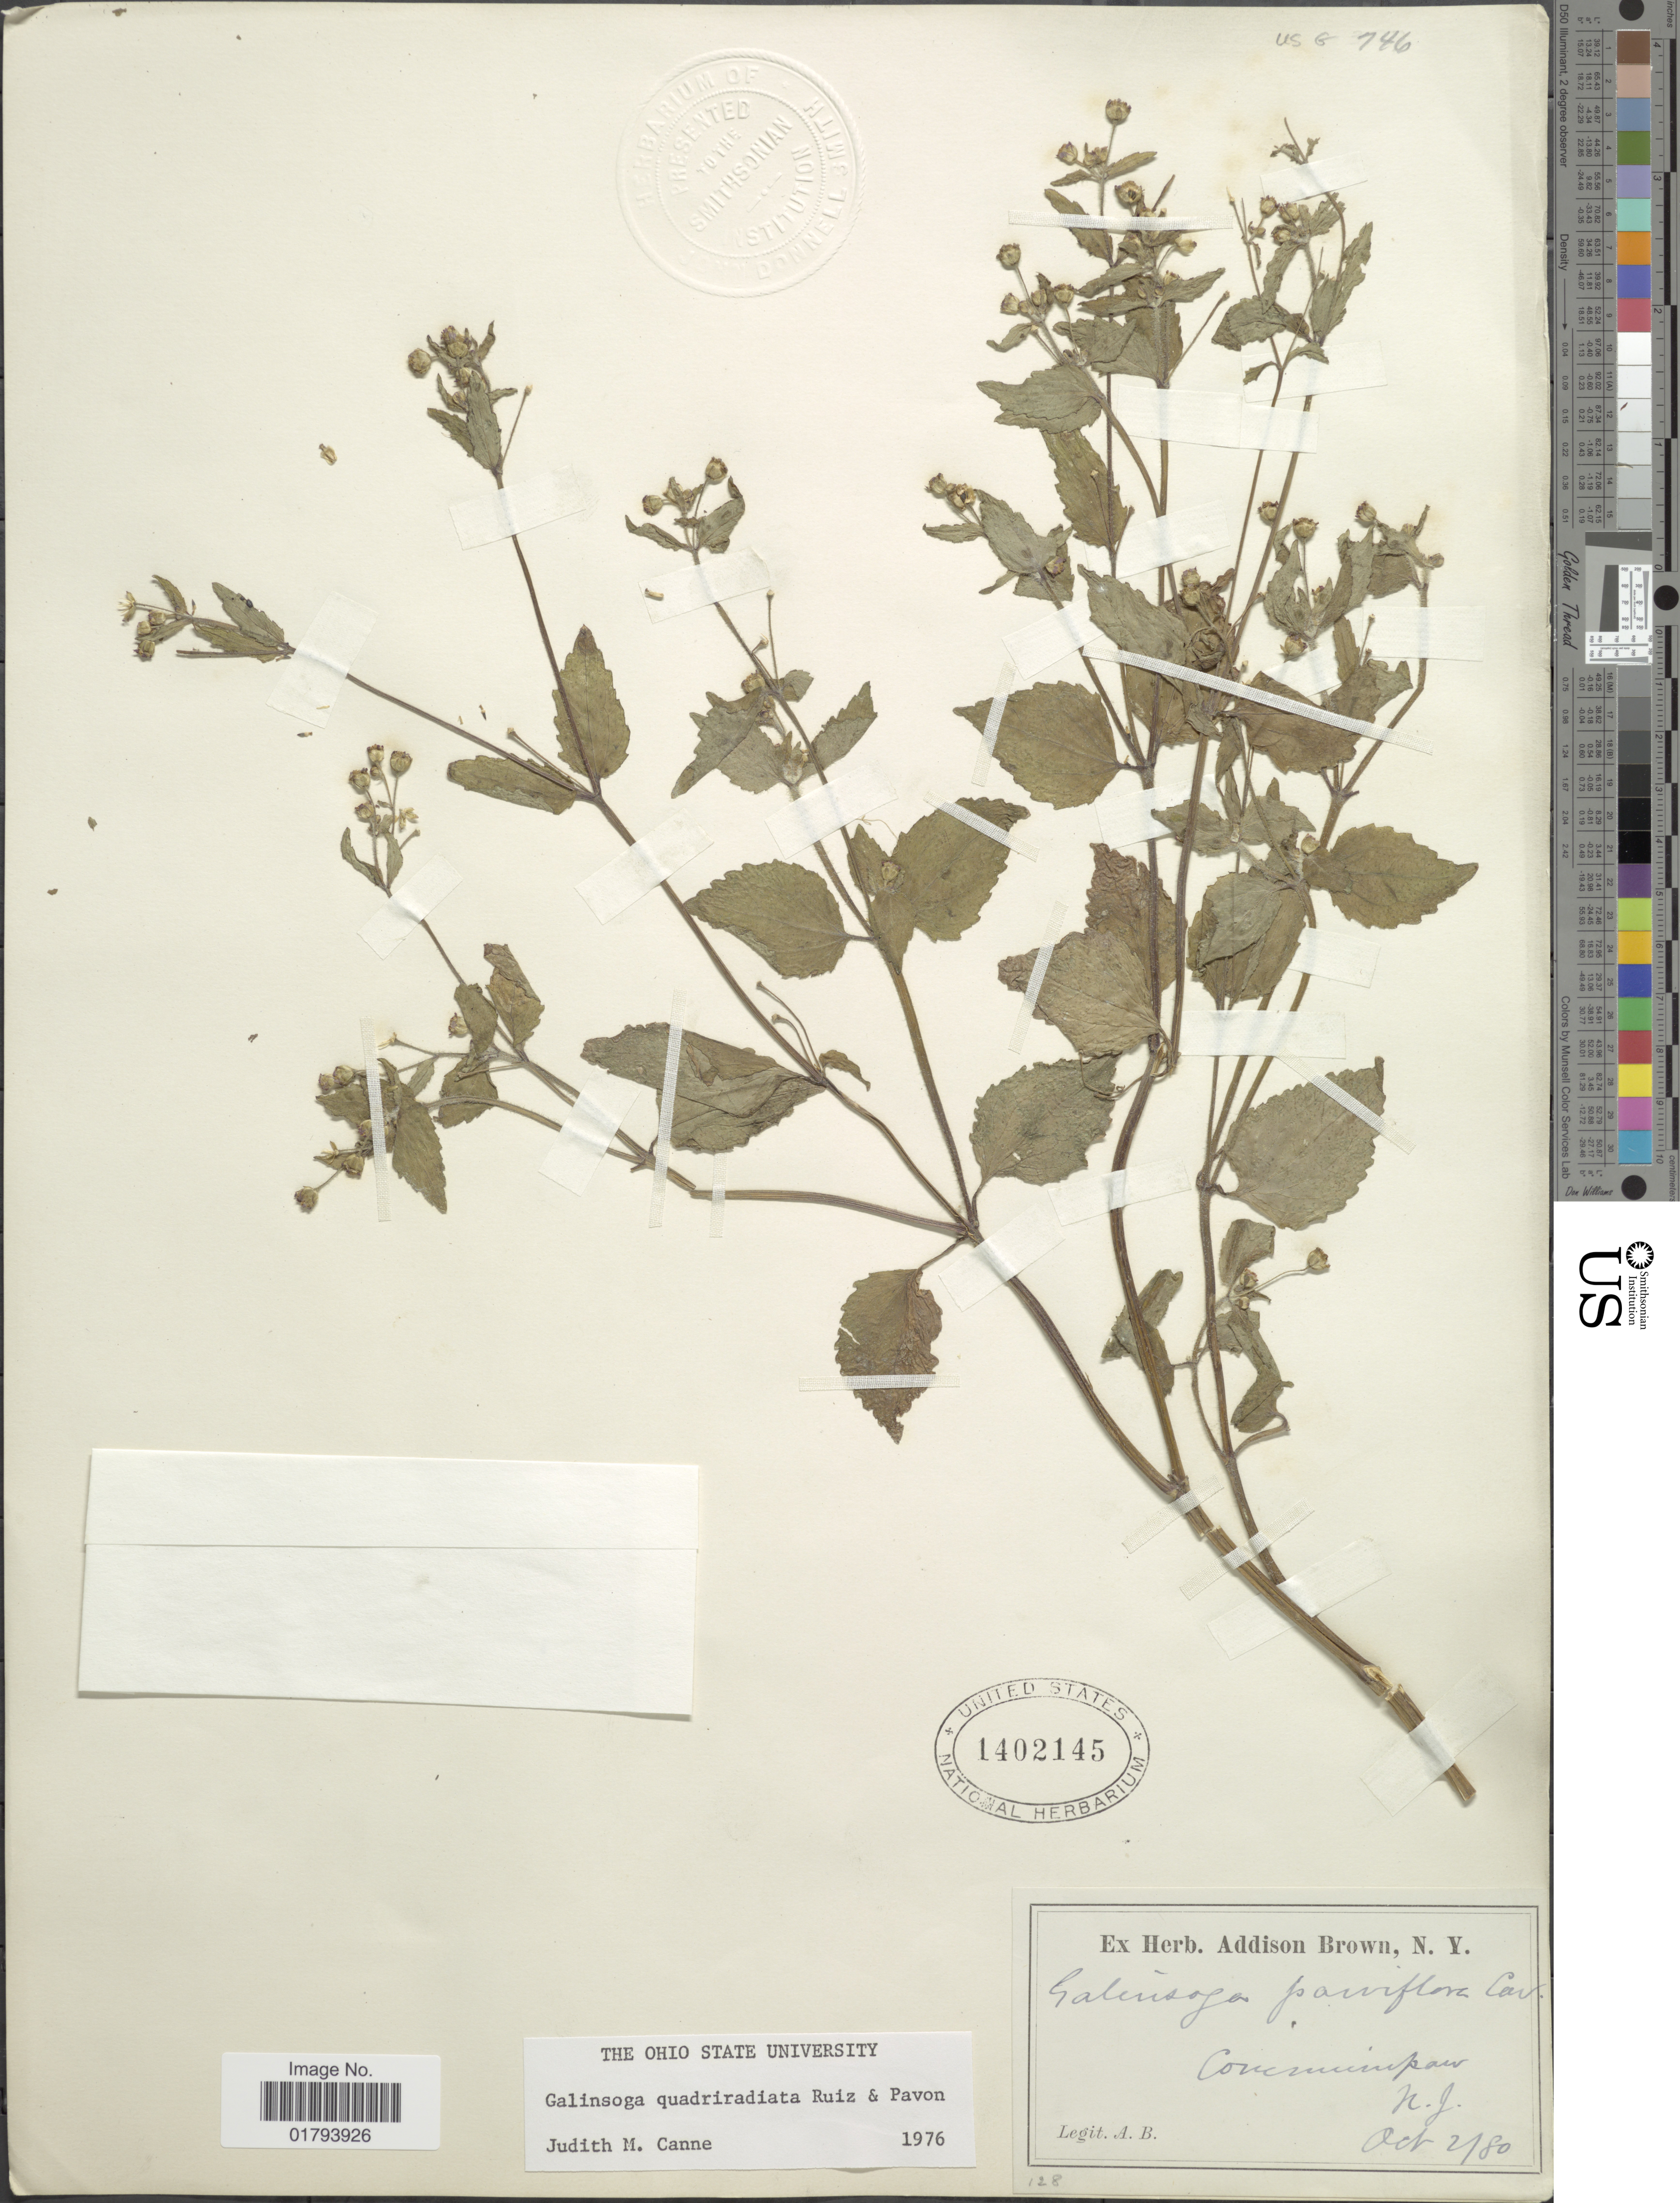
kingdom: Plantae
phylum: Tracheophyta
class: Magnoliopsida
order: Asterales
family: Asteraceae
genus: Galinsoga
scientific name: Galinsoga quadriradiata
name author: Ruiz & Pav.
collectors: A. Brown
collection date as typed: Transcribed d/m/y: 2/10/80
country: United States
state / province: New Jersey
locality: Communipaw N.J.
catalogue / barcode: US 1402145